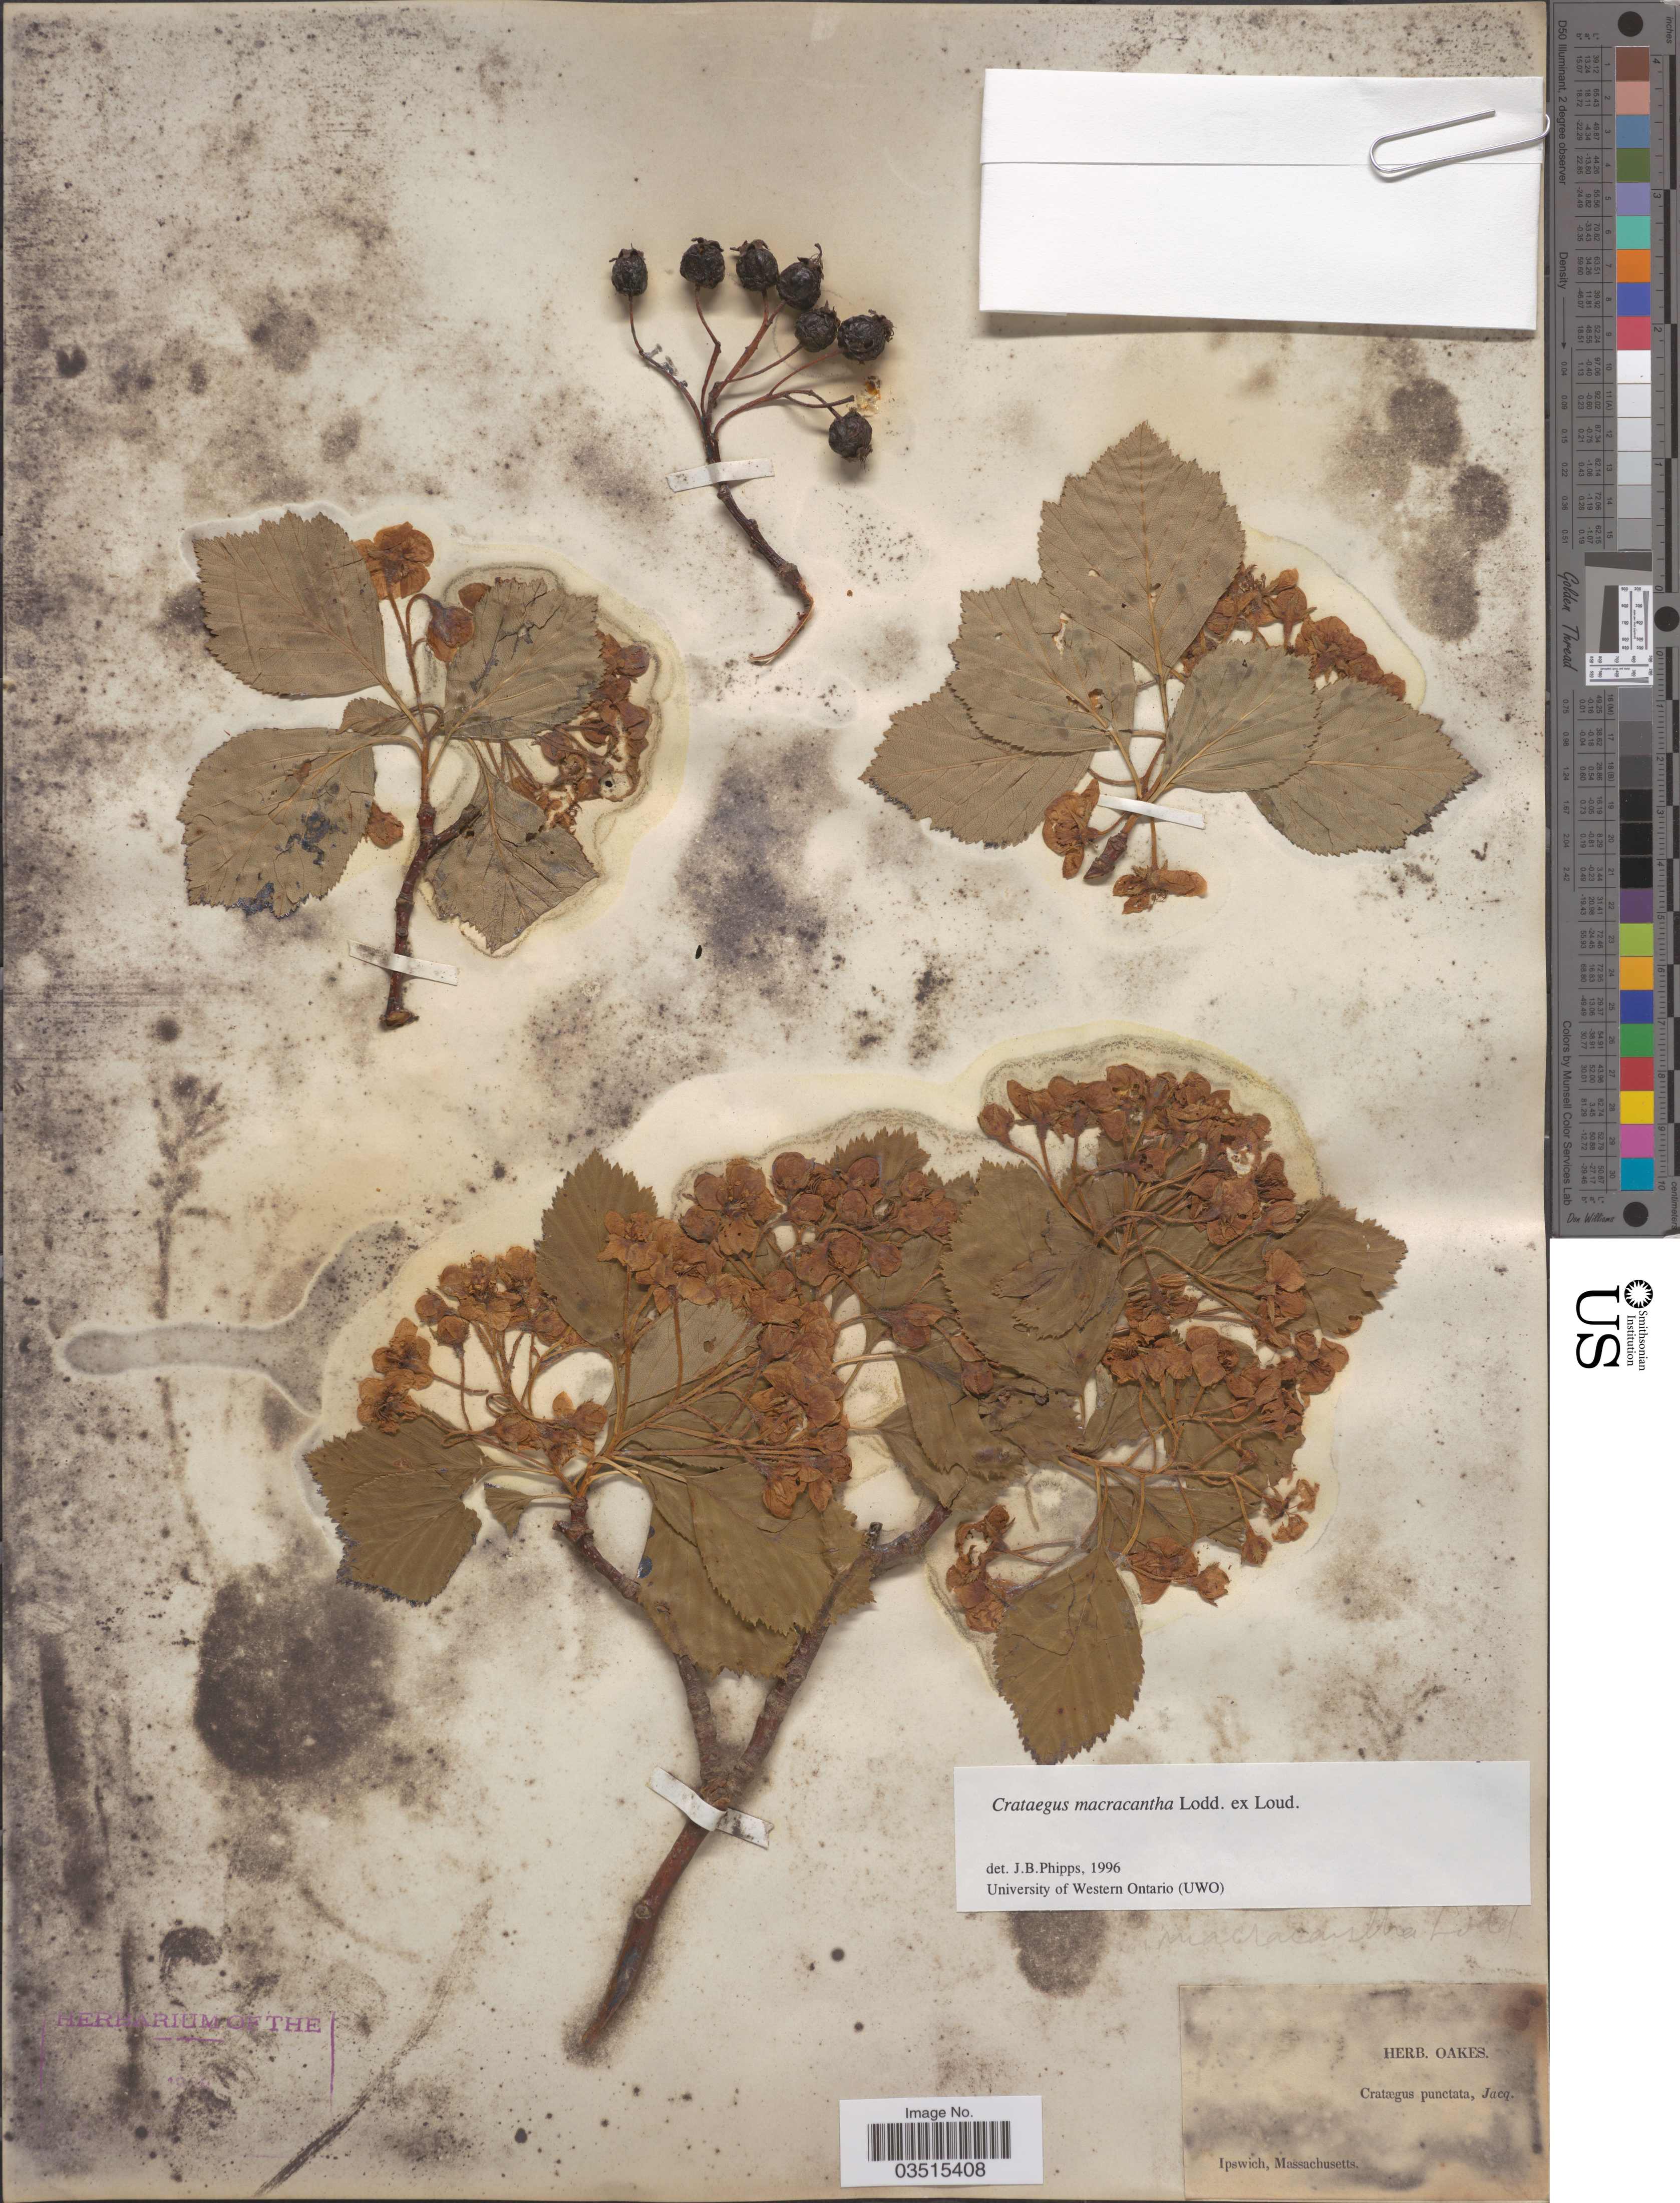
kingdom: Plantae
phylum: Tracheophyta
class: Magnoliopsida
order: Rosales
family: Rosaceae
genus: Crataegus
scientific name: Crataegus macracantha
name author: (Lindl.) Lodd. ex Loudon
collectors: ex herb. Oakes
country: United States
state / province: Massachusetts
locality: Ipswich.